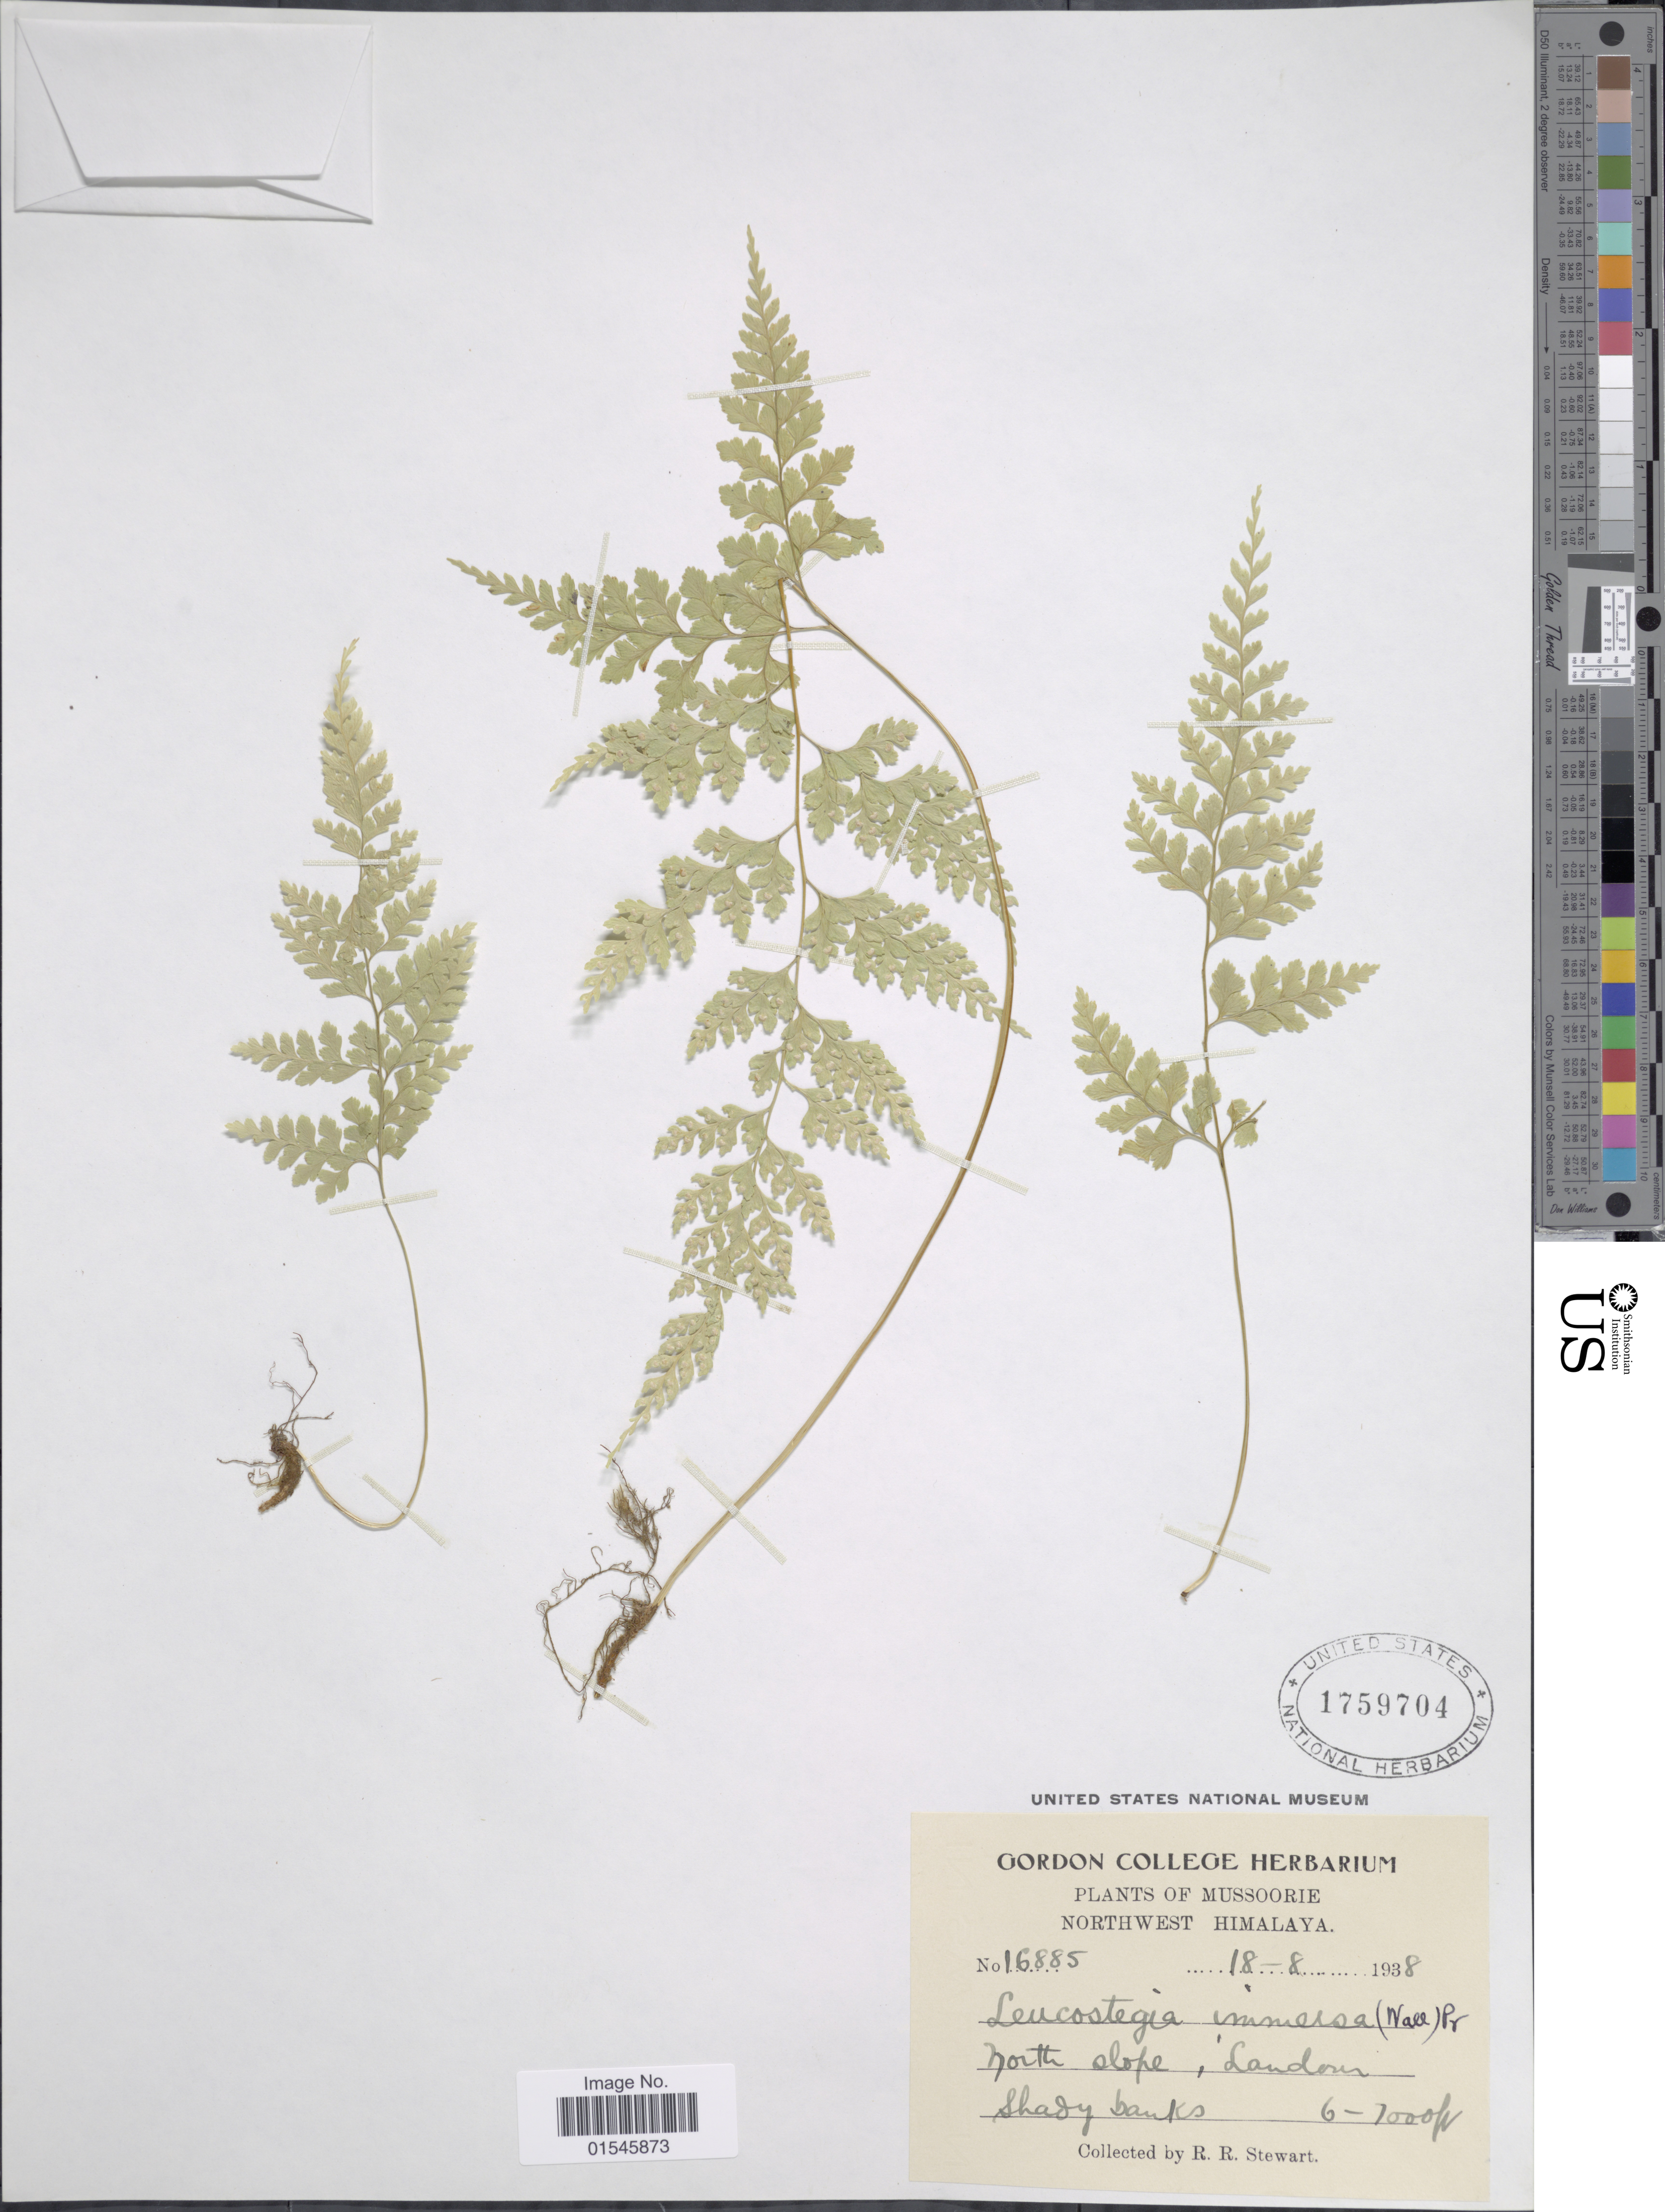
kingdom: Plantae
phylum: Tracheophyta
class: Polypodiopsida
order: Polypodiales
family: Hypodematiaceae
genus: Leucostegia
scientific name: Leucostegia truncata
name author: (D. Don) Fraser-Jenk.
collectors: R. R. Stewart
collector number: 16885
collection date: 1938-08-18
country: India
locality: Mussoorie, Northwest Himalaya, North slope, Landour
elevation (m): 1829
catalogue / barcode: US 1759704